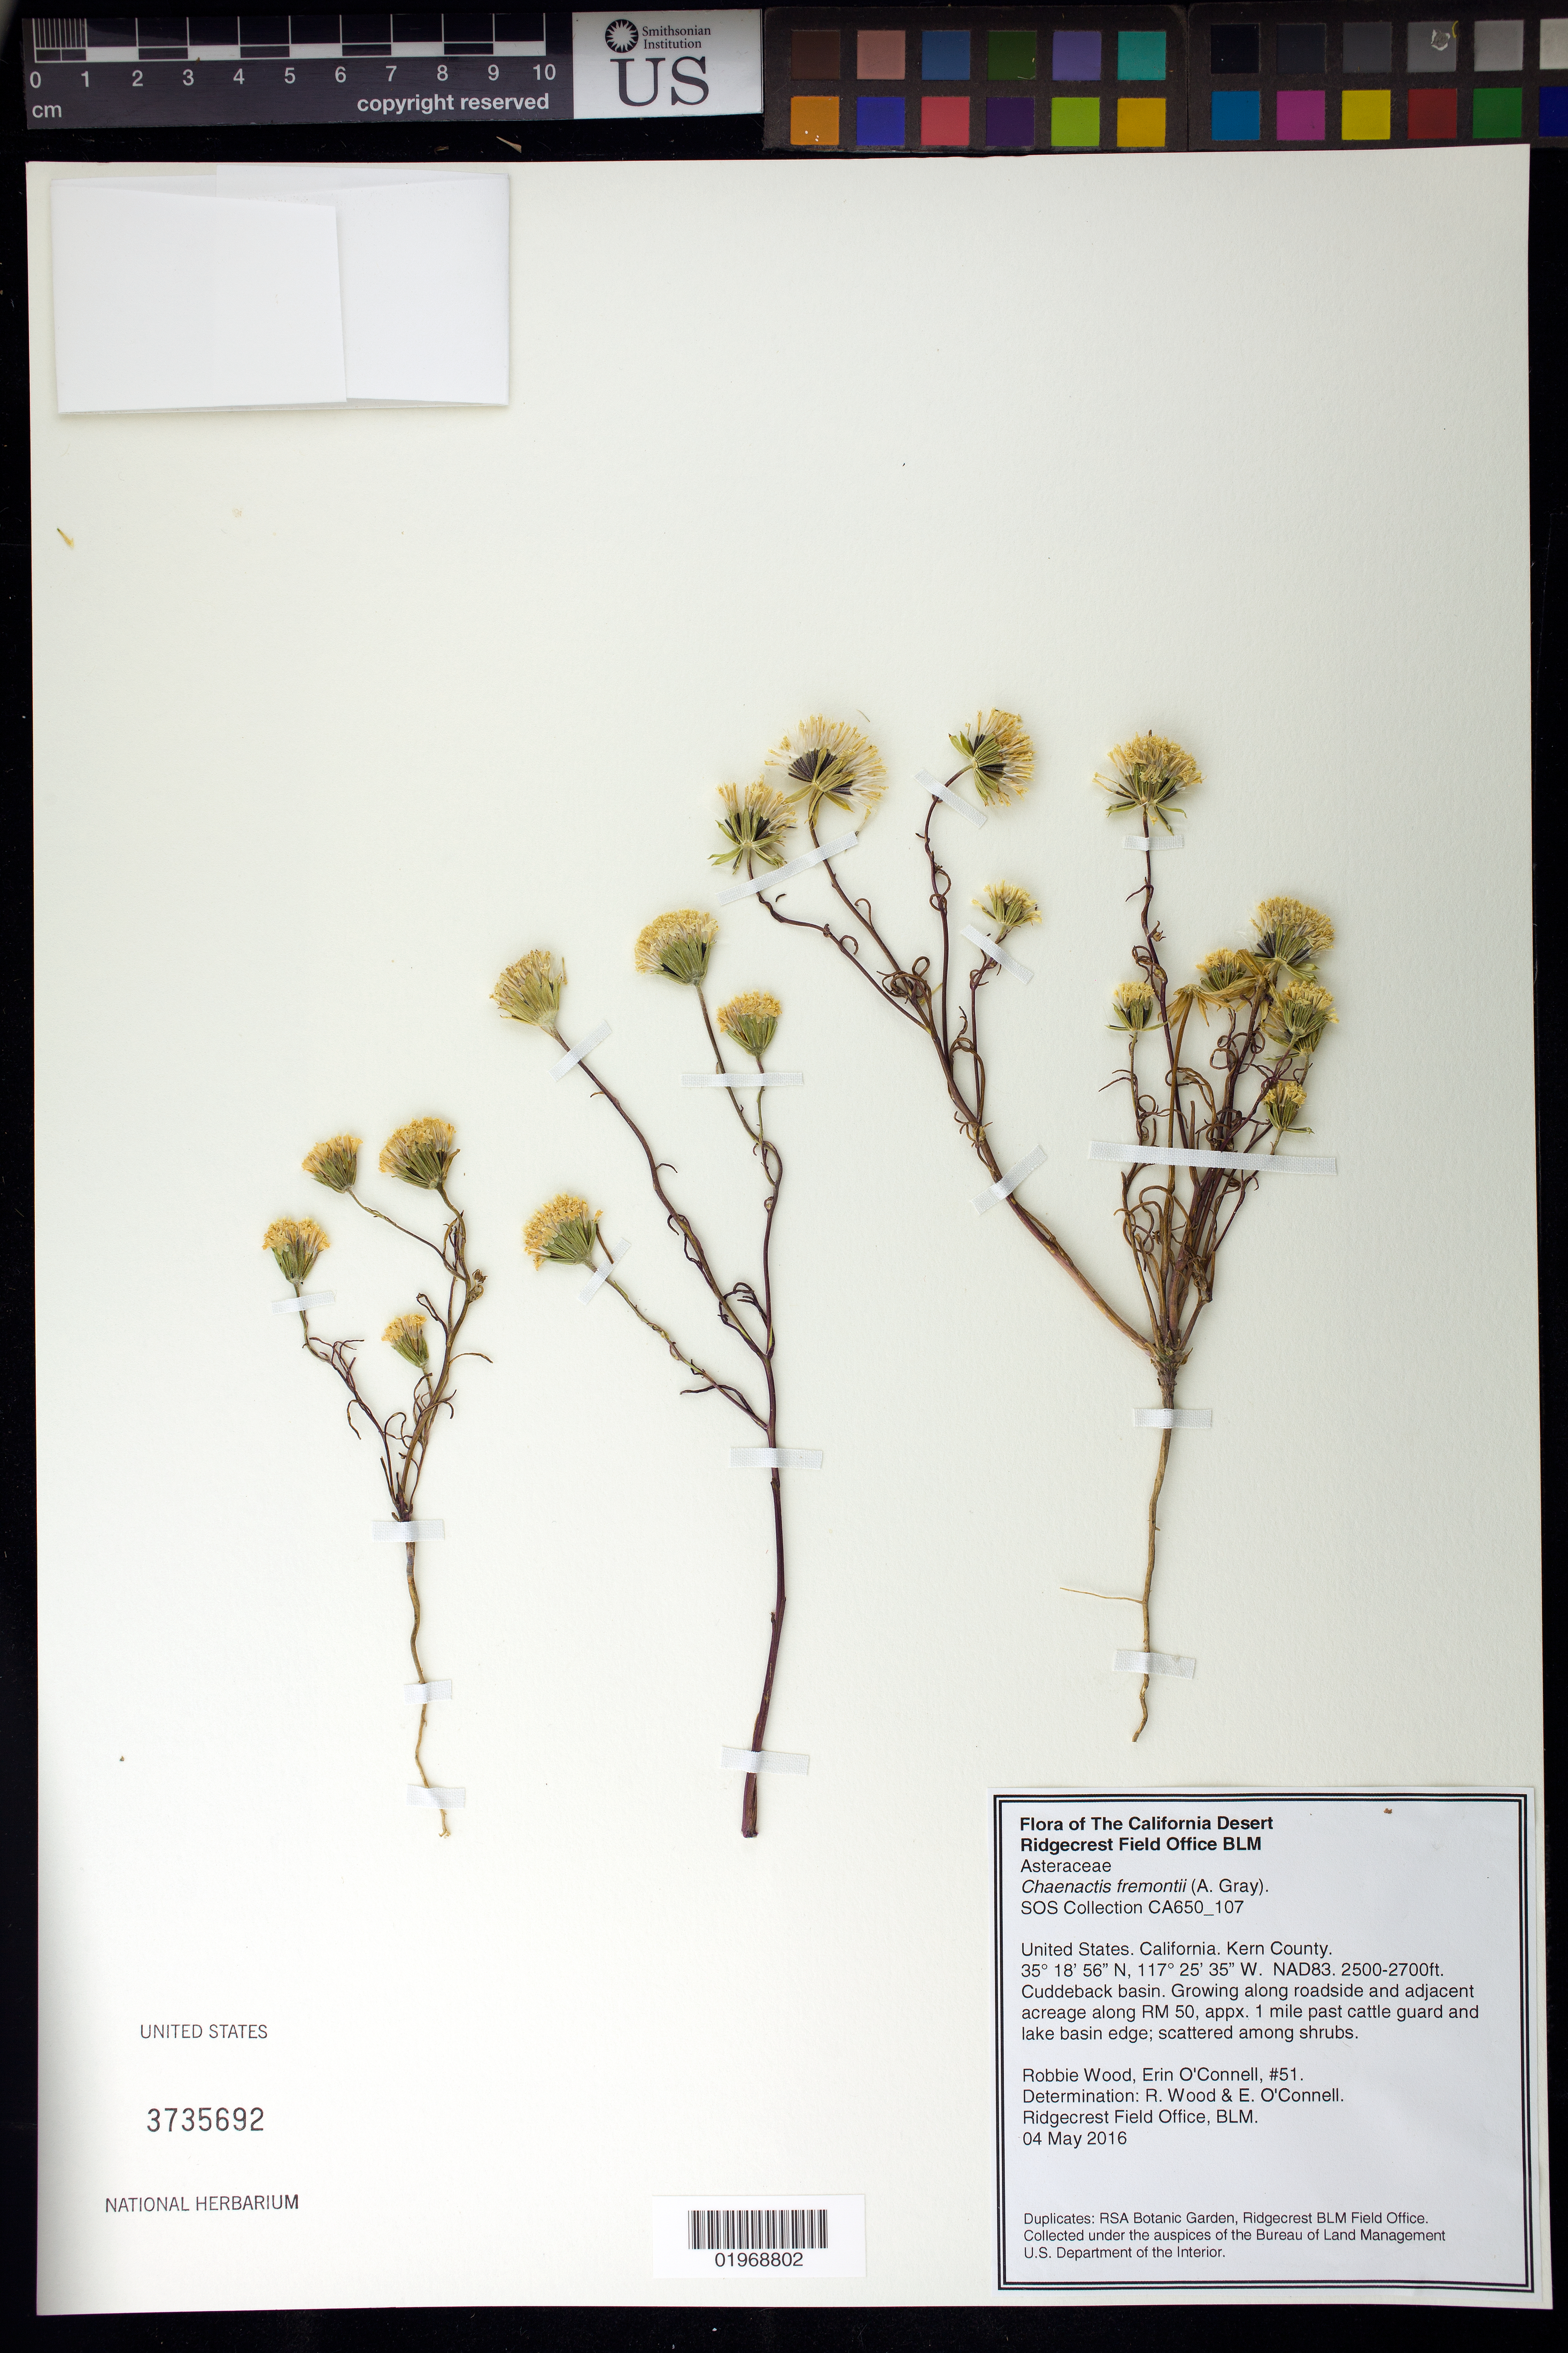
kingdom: Plantae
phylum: Tracheophyta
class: Magnoliopsida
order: Asterales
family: Asteraceae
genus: Chaenactis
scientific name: Chaenactis fremontii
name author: A. Gray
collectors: R. Wood & E. O'Connell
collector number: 51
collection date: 2016-05-04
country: United States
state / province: California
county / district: Kern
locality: Cuddeback Basin, along RM 50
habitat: Scattered among shrubs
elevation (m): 762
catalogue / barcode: US 3735692